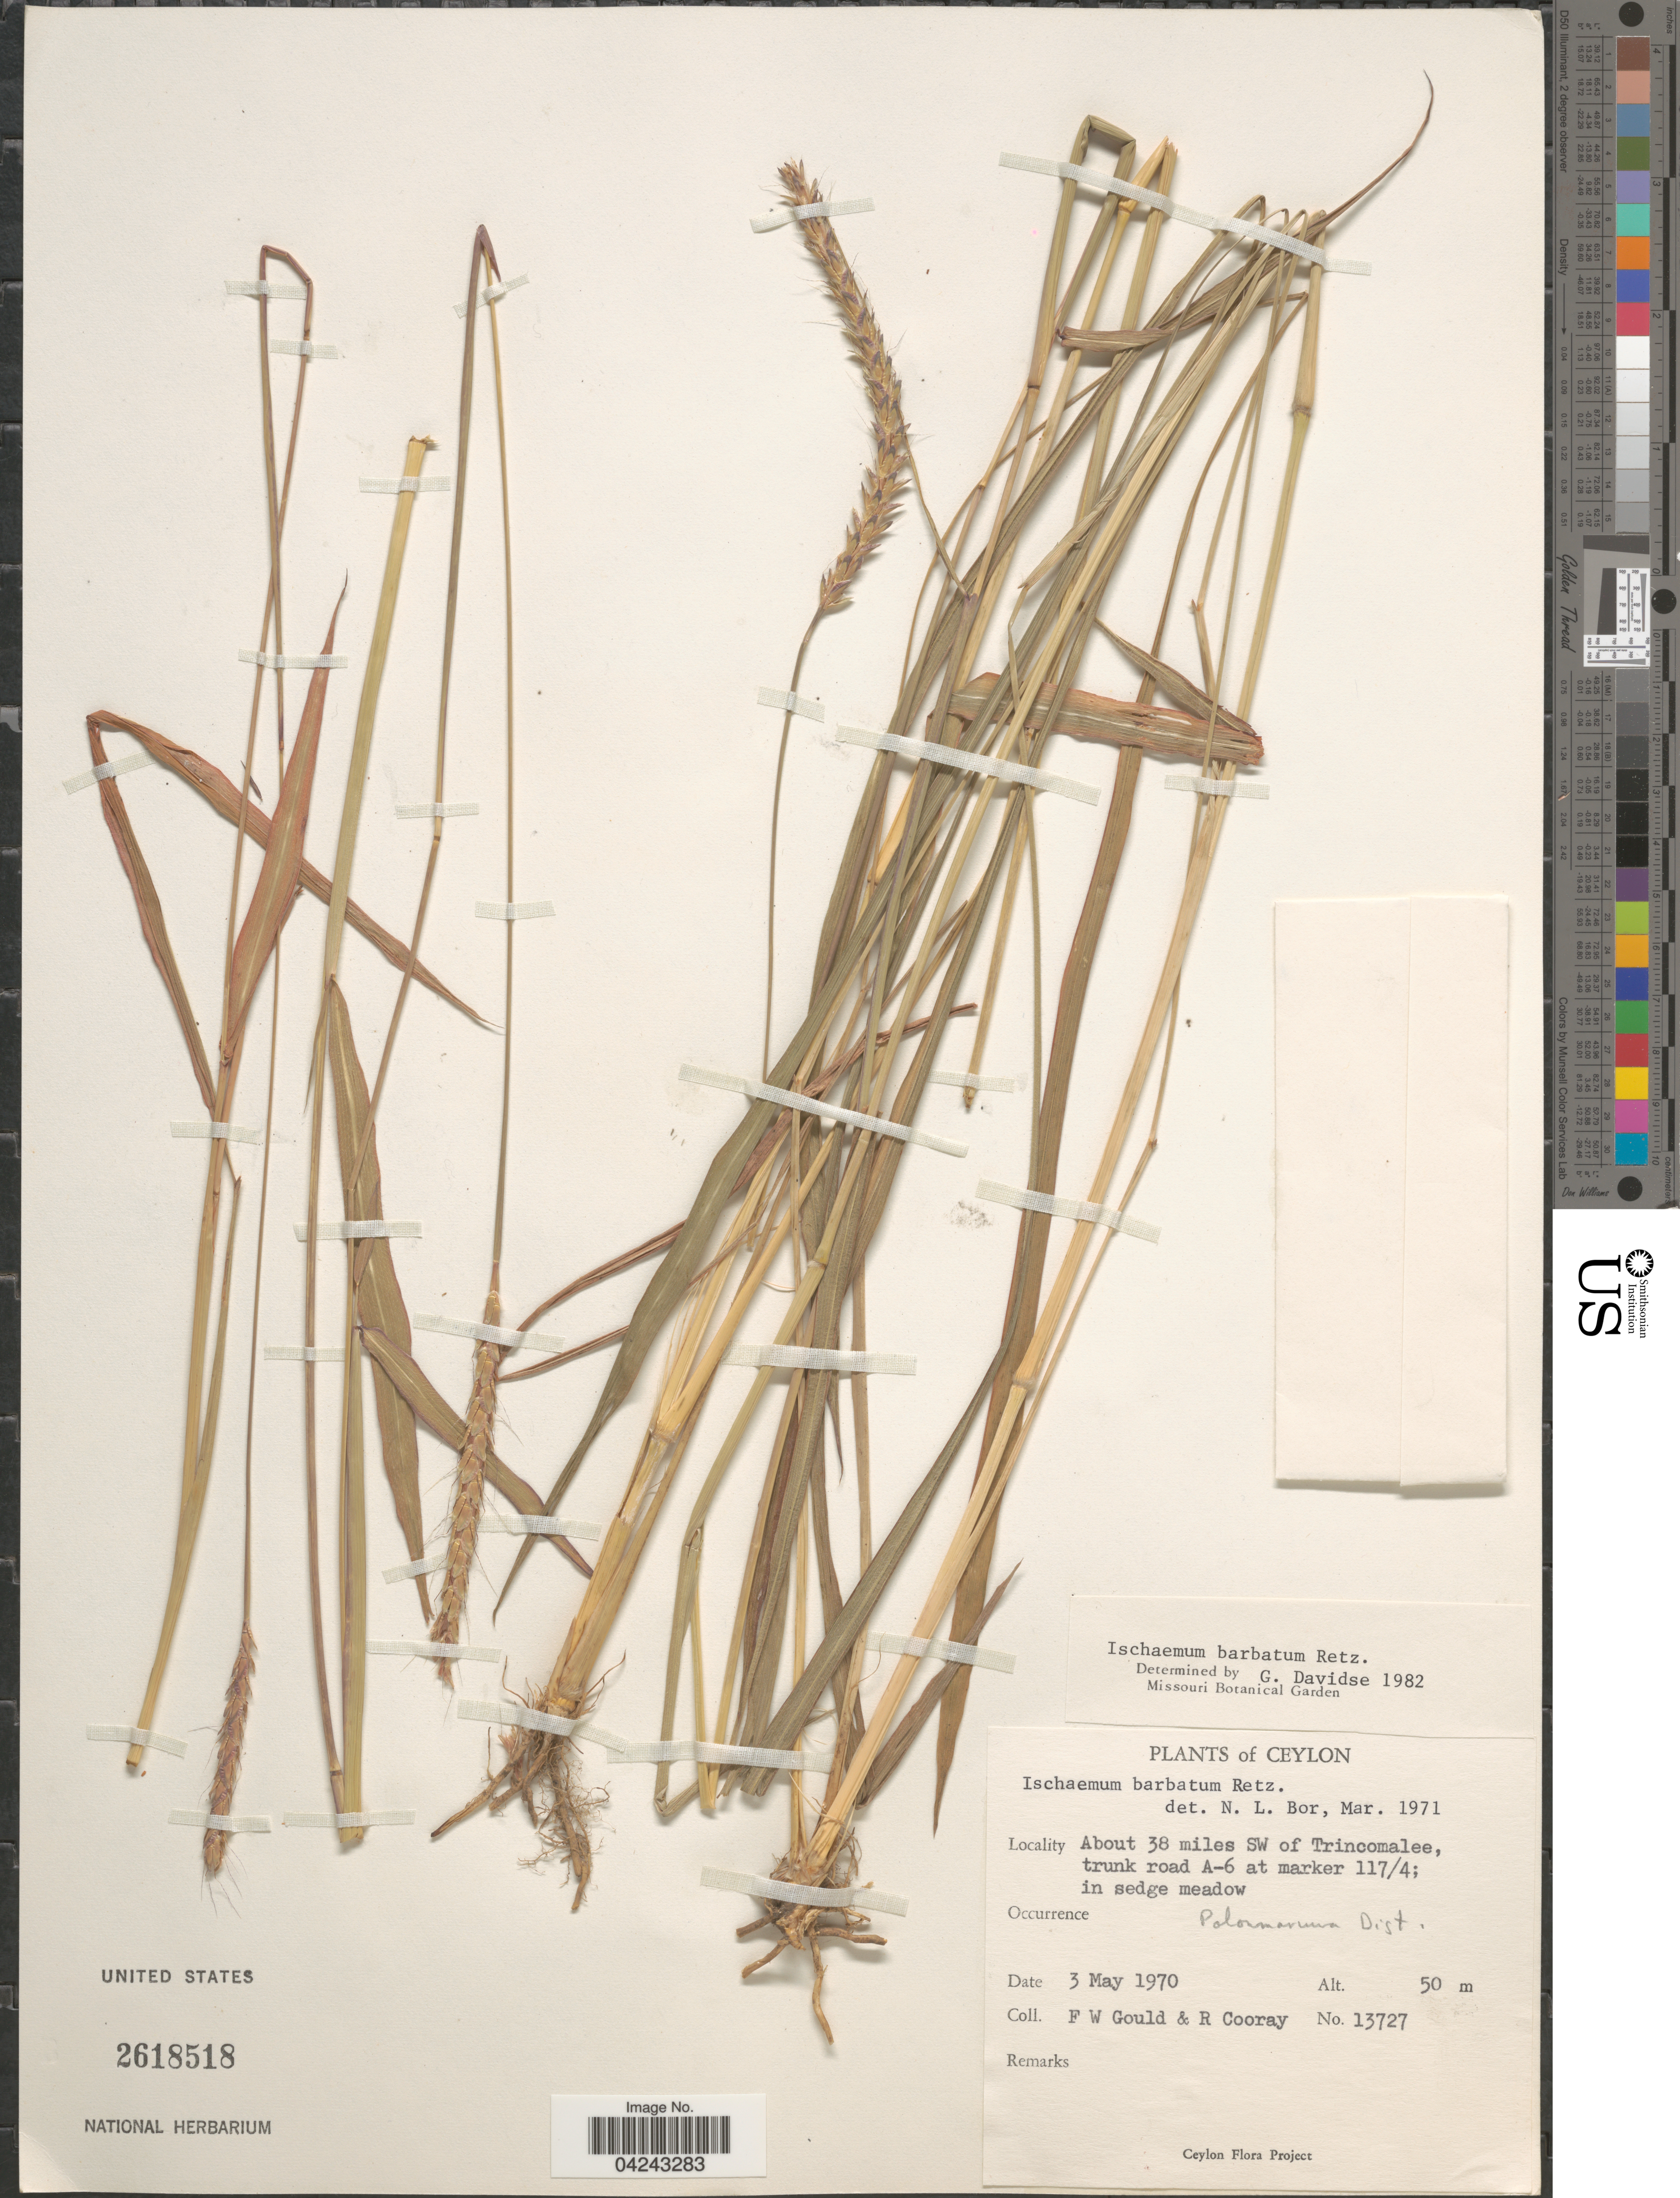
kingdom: Plantae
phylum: Tracheophyta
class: Liliopsida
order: Poales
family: Poaceae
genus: Ischaemum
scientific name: Ischaemum barbatum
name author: Blume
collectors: F. W. Gould & R. Cooray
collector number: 13727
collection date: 1970-05-03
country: Sri Lanka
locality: Ceylon. About 38 miles SW of Trincomalee, trunk road A-6 at marker 117/4. Polonnaruwa Dist.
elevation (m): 50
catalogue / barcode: US 2618518